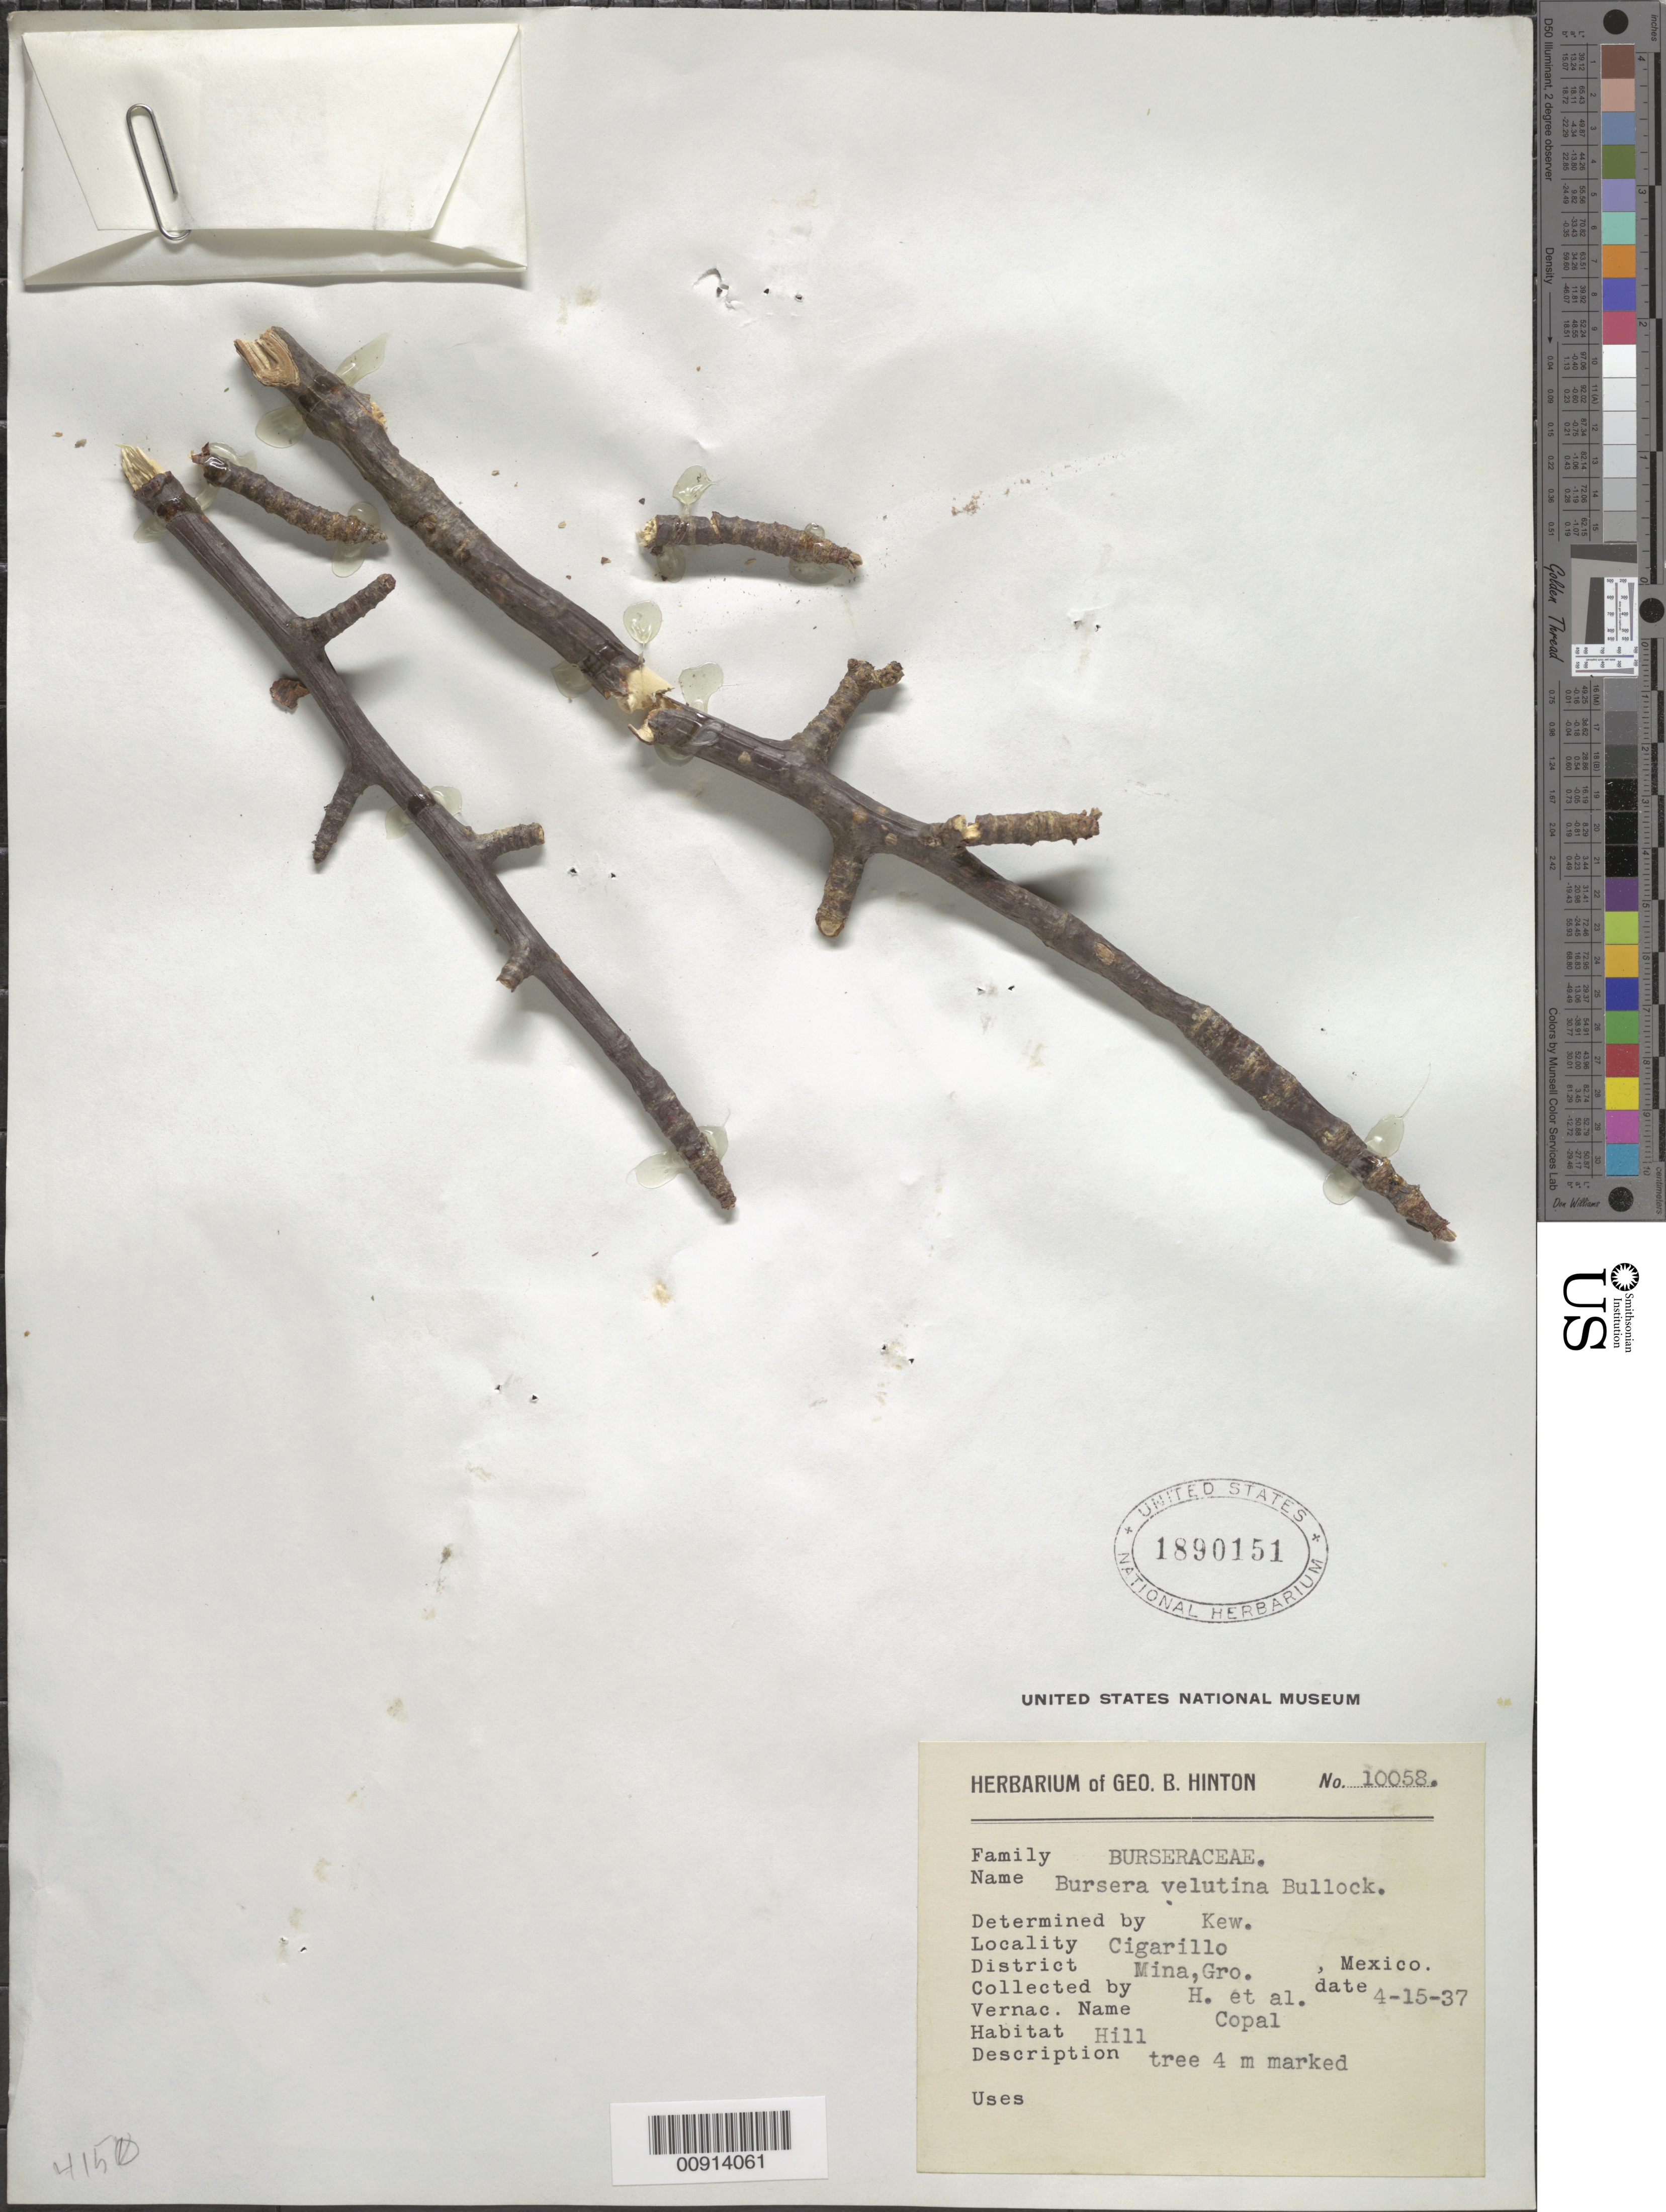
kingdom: Plantae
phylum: Tracheophyta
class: Magnoliopsida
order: Sapindales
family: Burseraceae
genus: Bursera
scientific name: Bursera trimera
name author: Bullock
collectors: G. B. Hinton & et al.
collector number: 10058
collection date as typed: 15 Apr 1937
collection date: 1937-04-15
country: Mexico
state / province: Guerrero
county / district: Mina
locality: Cigarillo, District Mina, Guerrero.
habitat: Hill.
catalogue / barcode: US 1890151